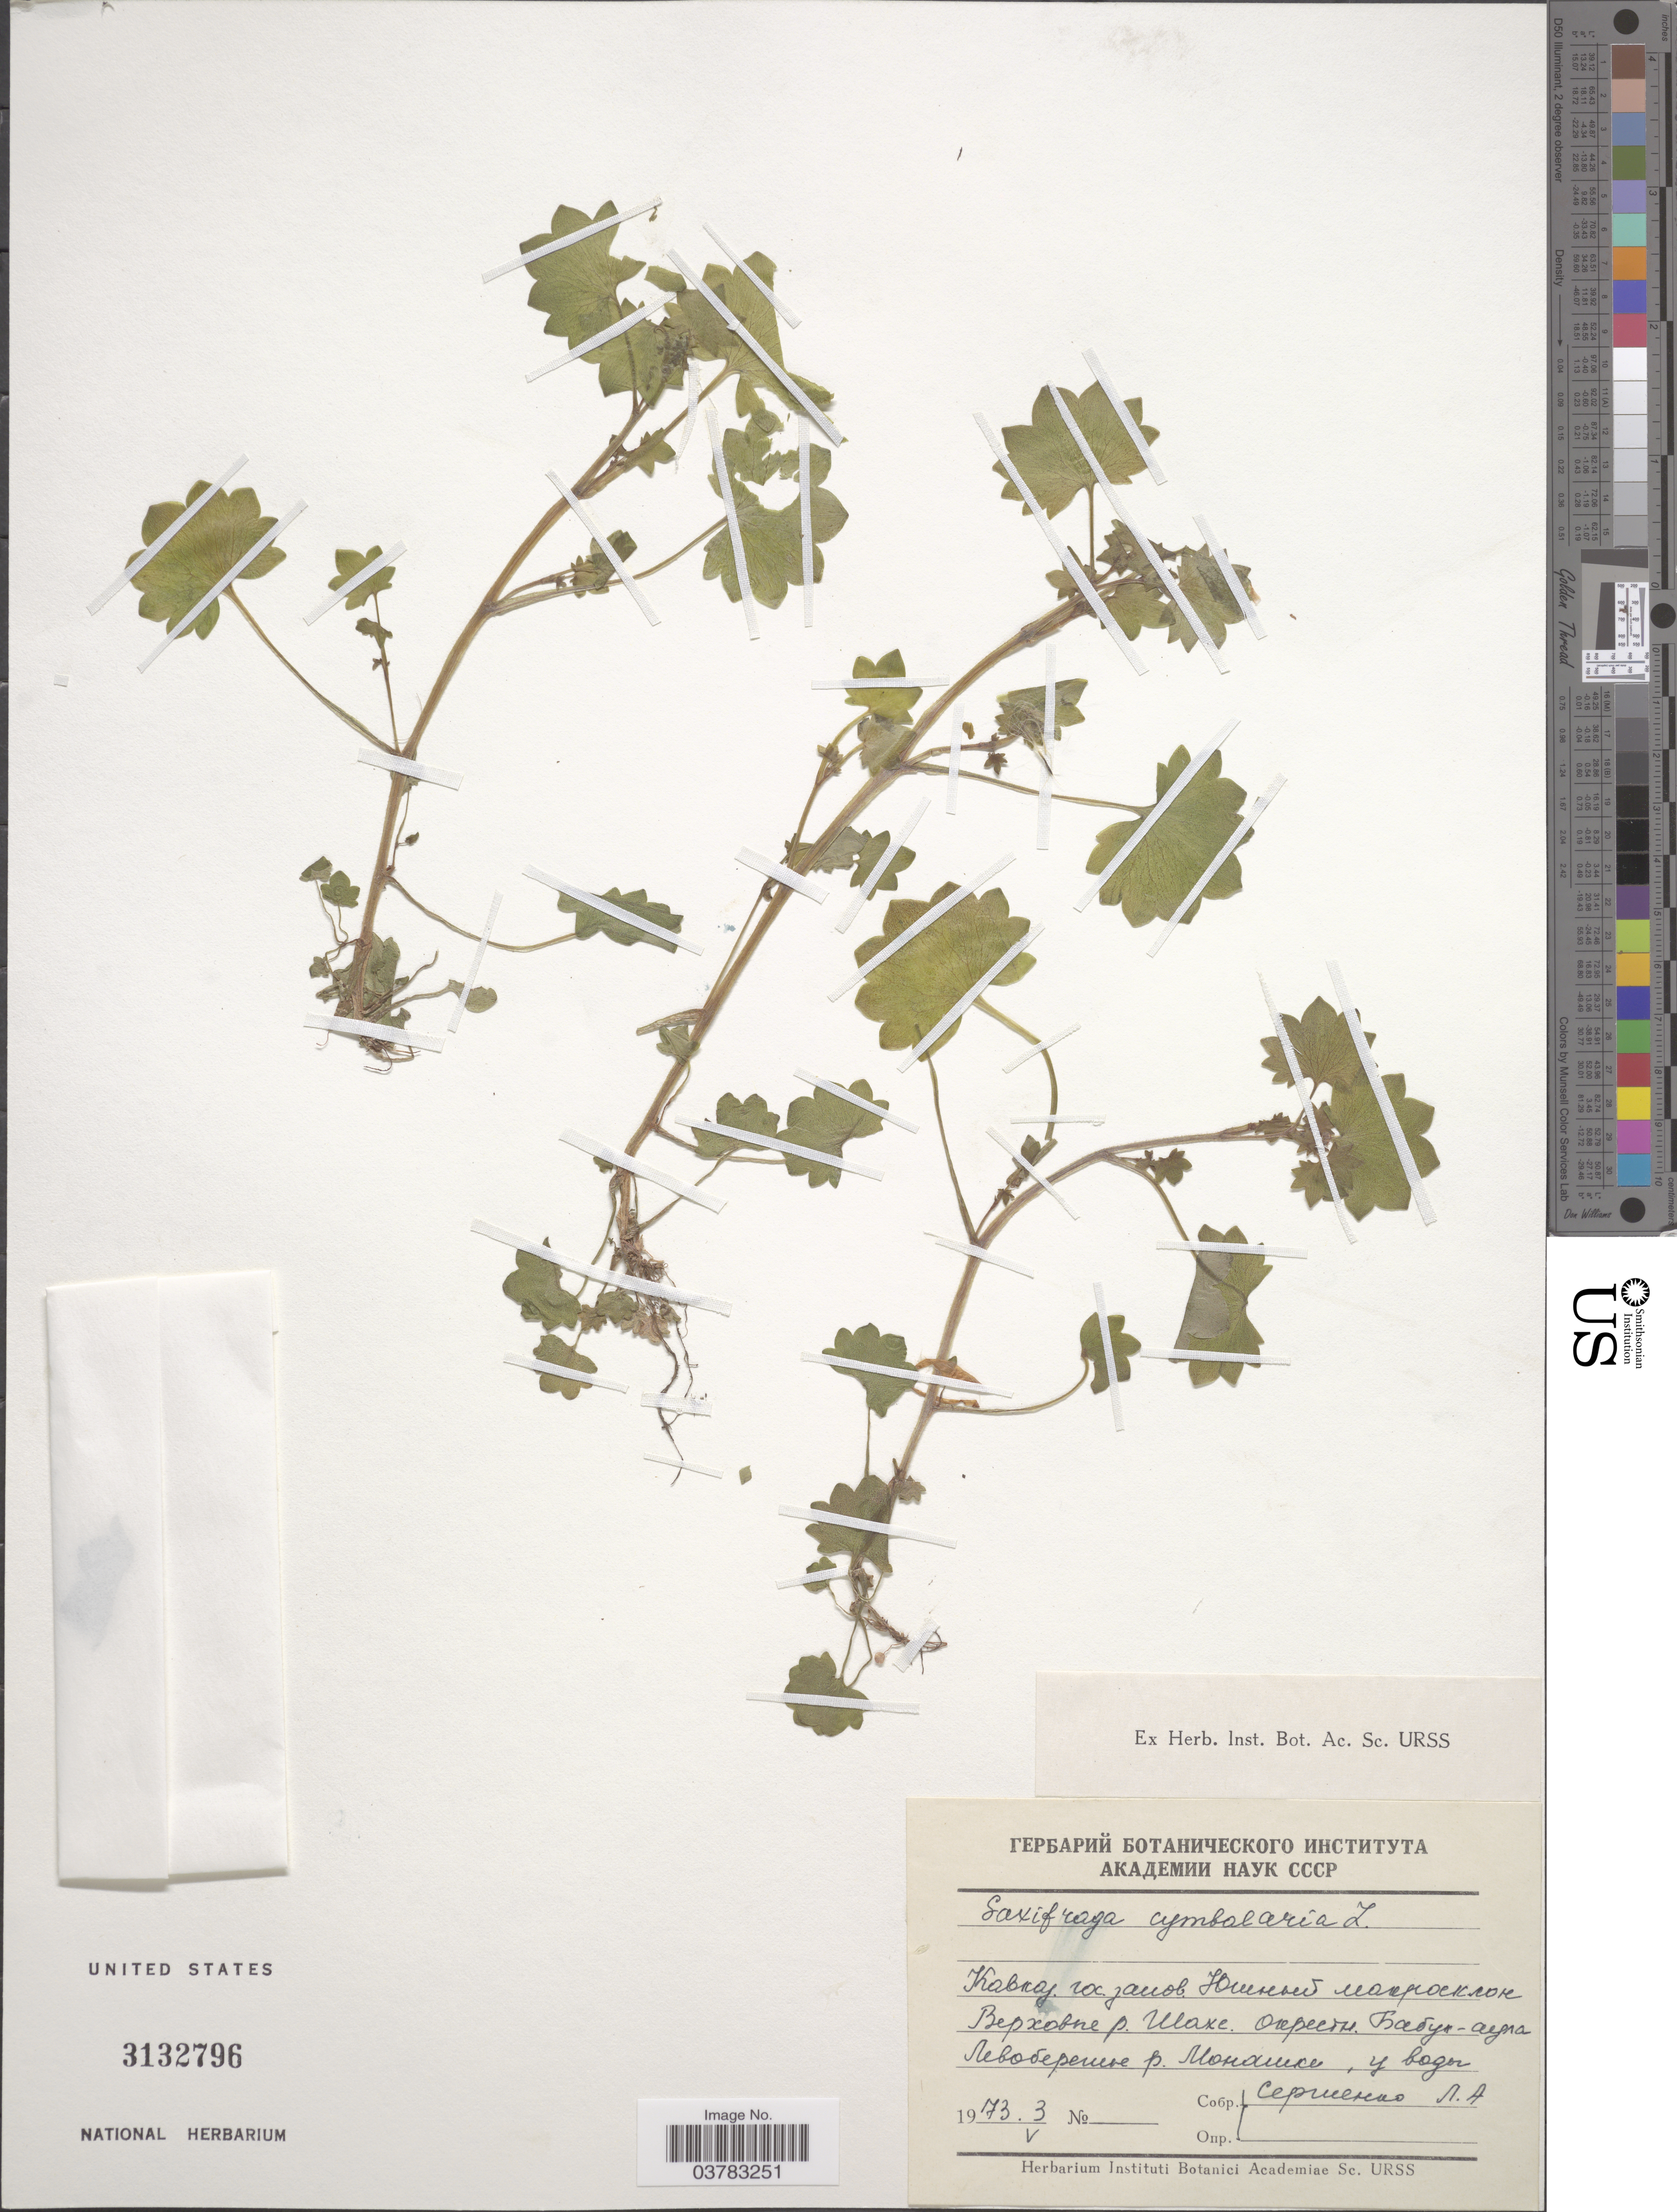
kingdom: Plantae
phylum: Tracheophyta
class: Magnoliopsida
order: Saxifragales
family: Saxifragaceae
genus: Saxifraga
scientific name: Saxifraga cymbalaria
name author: L.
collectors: L. Sergienko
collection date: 1973-05-03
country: Russian Federation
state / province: Krasnodar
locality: Upper of river Shakhe, vicinity of Babuk-Aul, left shore of river Monashka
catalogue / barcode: US 3132796